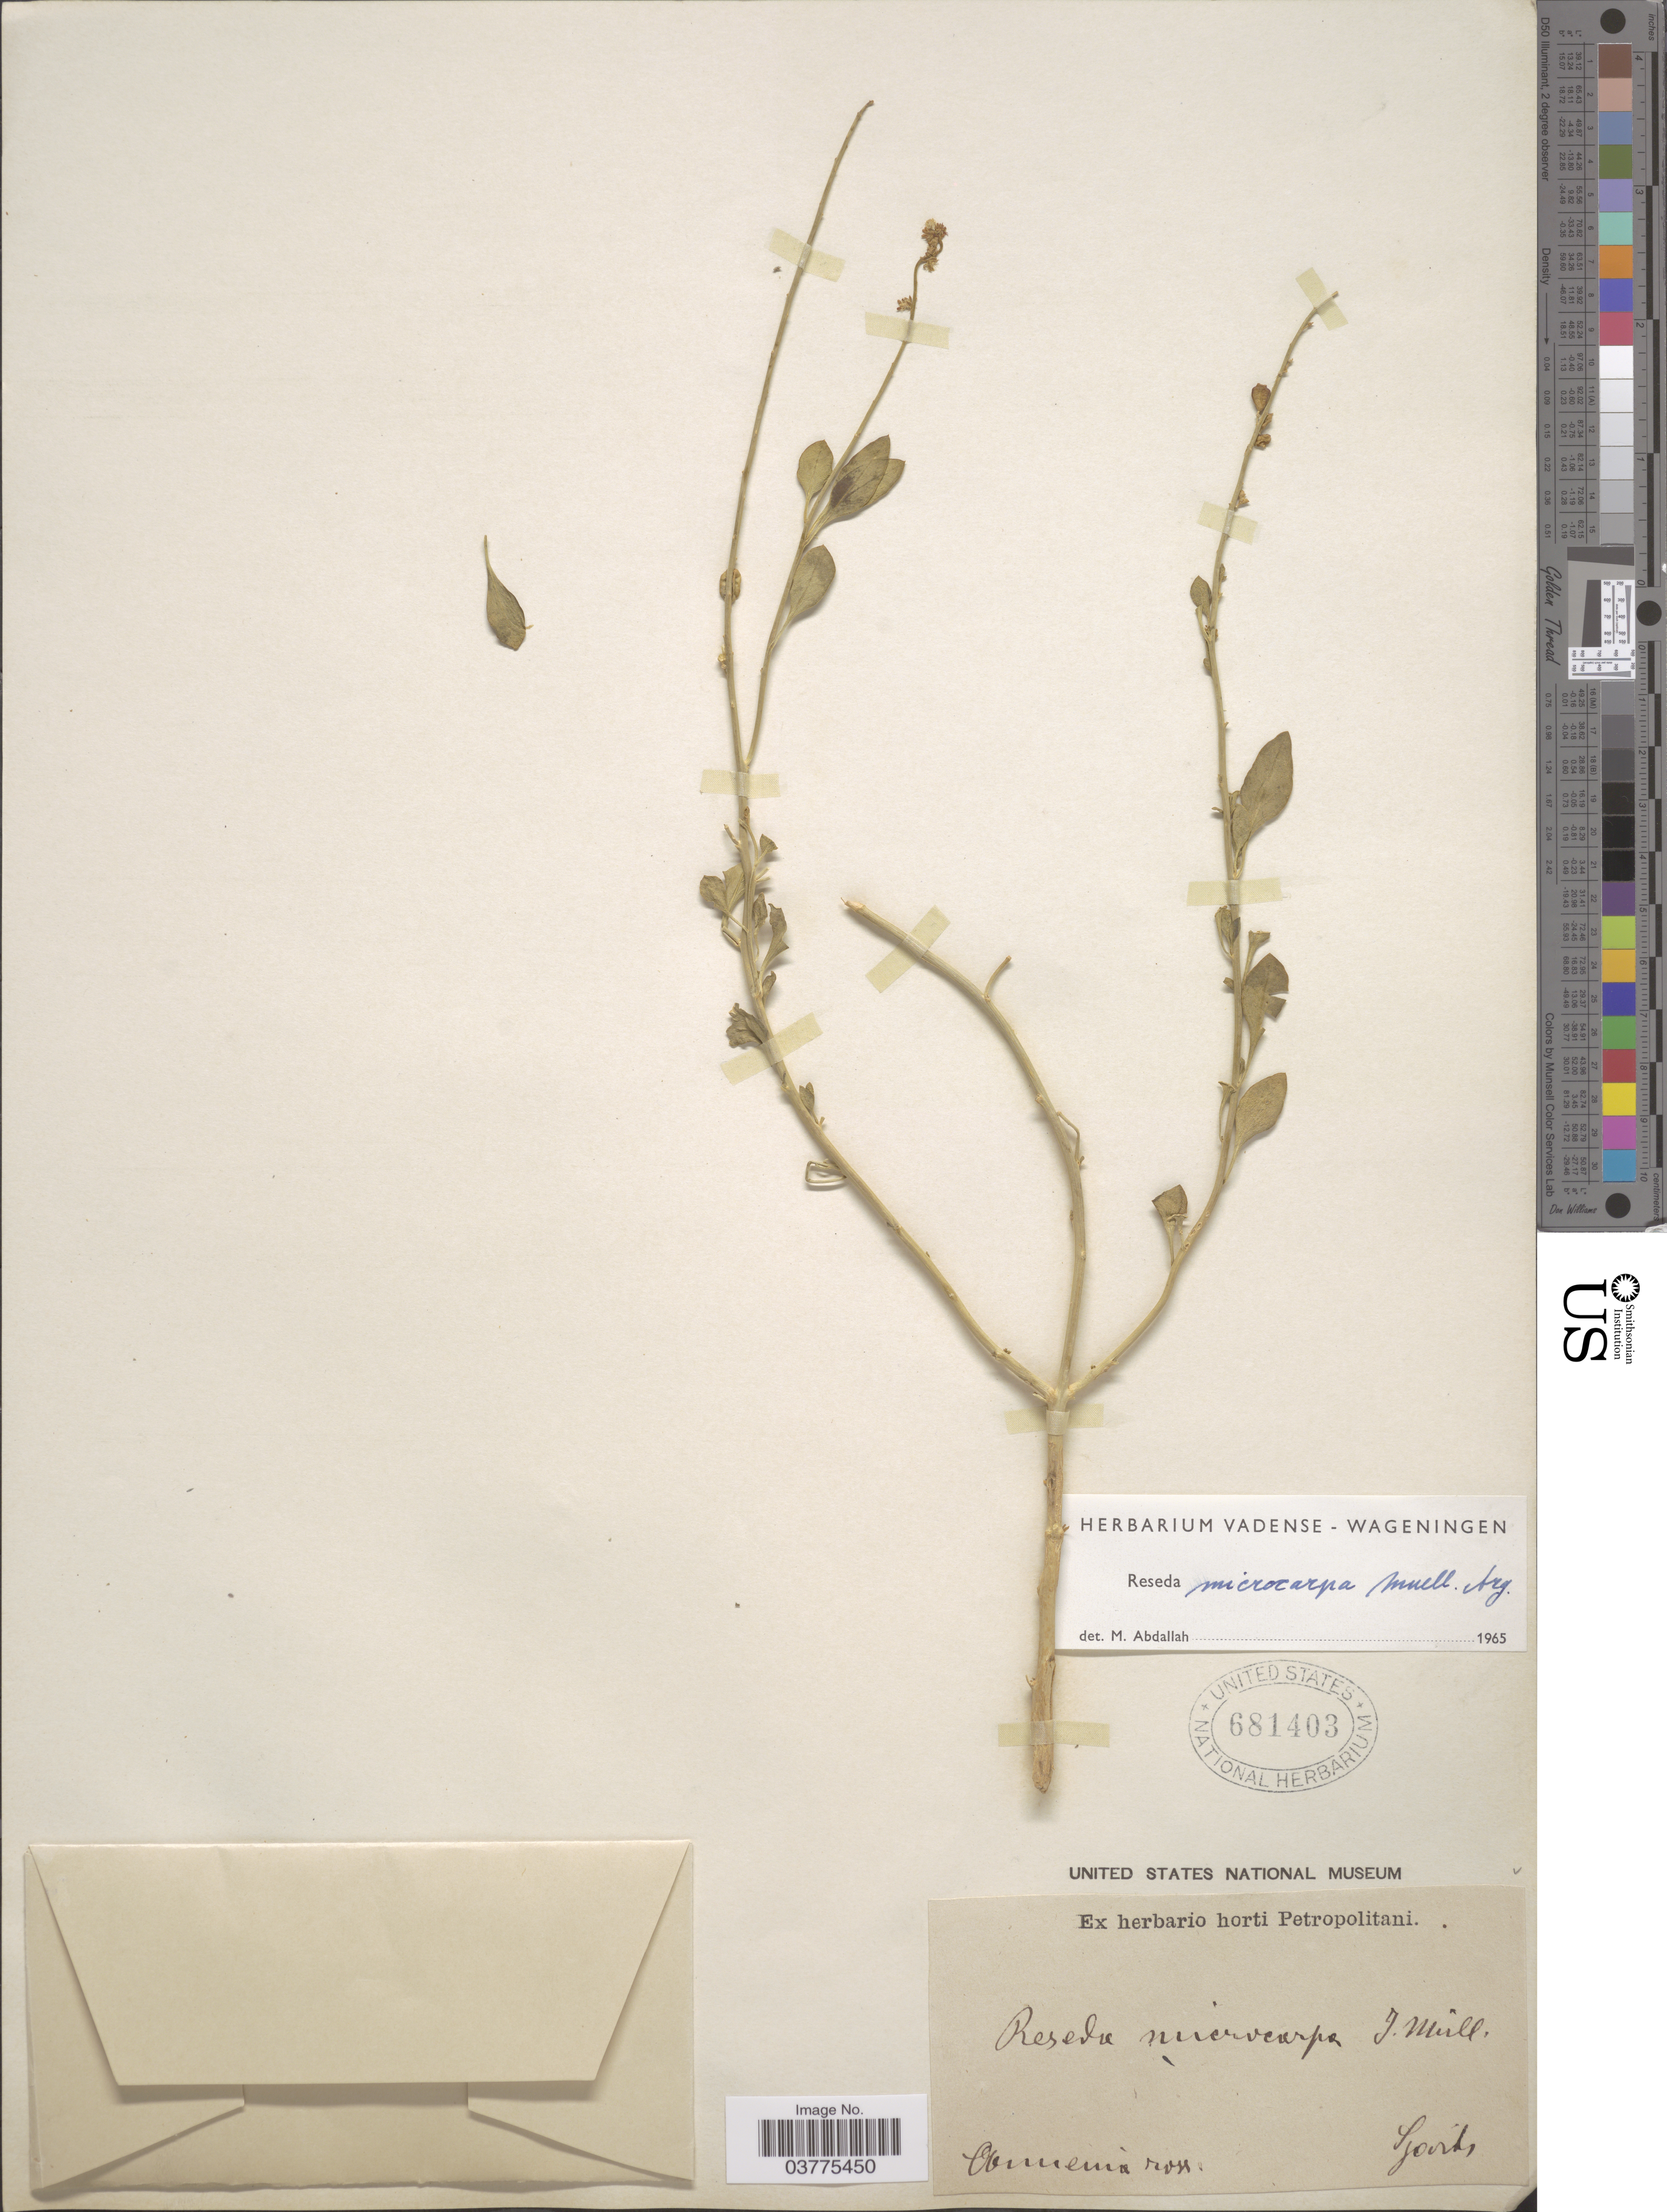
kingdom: Plantae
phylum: Tracheophyta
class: Magnoliopsida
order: Brassicales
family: Resedaceae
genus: Reseda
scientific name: Reseda microcarpa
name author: Müll. Arg.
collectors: Szovits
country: Armenia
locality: Armenia ross.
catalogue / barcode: US 681403